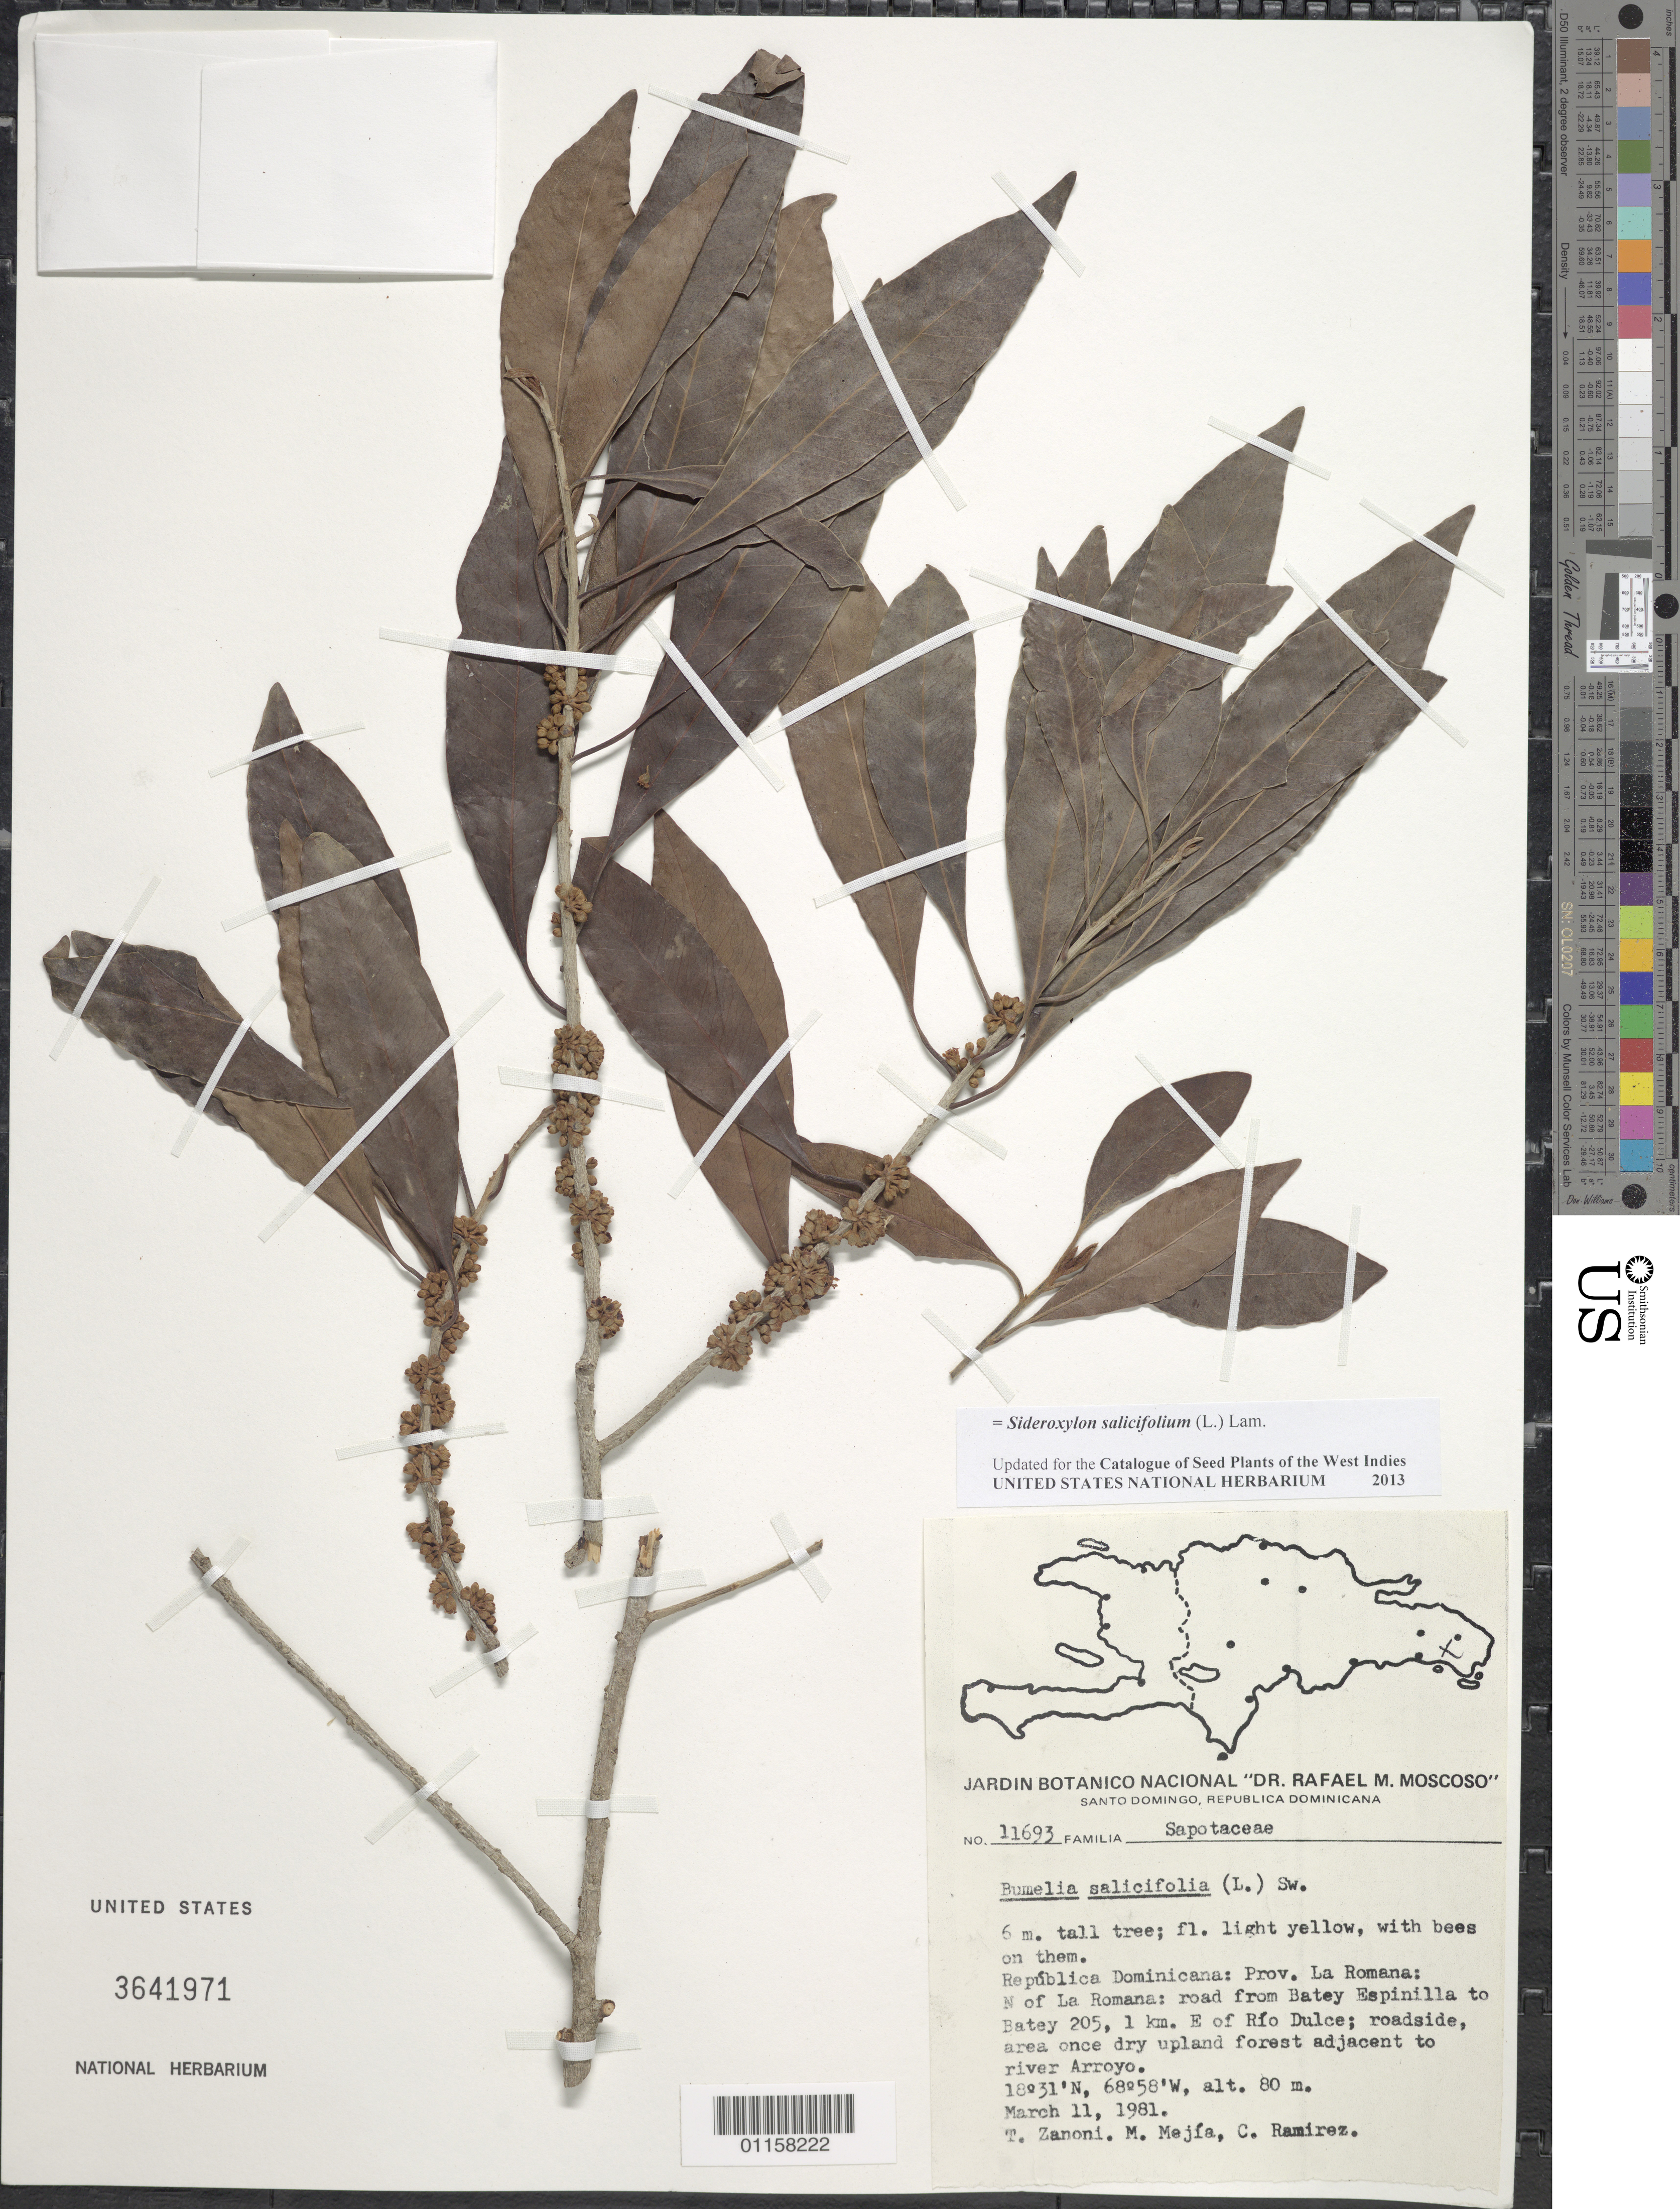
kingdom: Plantae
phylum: Tracheophyta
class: Magnoliopsida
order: Ericales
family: Sapotaceae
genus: Sideroxylon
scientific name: Sideroxylon salicifolium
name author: (L.) Lam.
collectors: T. A. Zanoni, M. Mejia & C. Ramirez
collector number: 11693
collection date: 1981-03-11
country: Dominican Republic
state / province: La Romana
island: Hispaniola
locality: La Romana, N of; road from Batey Espinilla to Batey 205, 1 km E of Río Dulce.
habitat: Roadside, area once dry upland forest adjacent to rivver Arroyo.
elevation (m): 80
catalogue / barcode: US 3641971